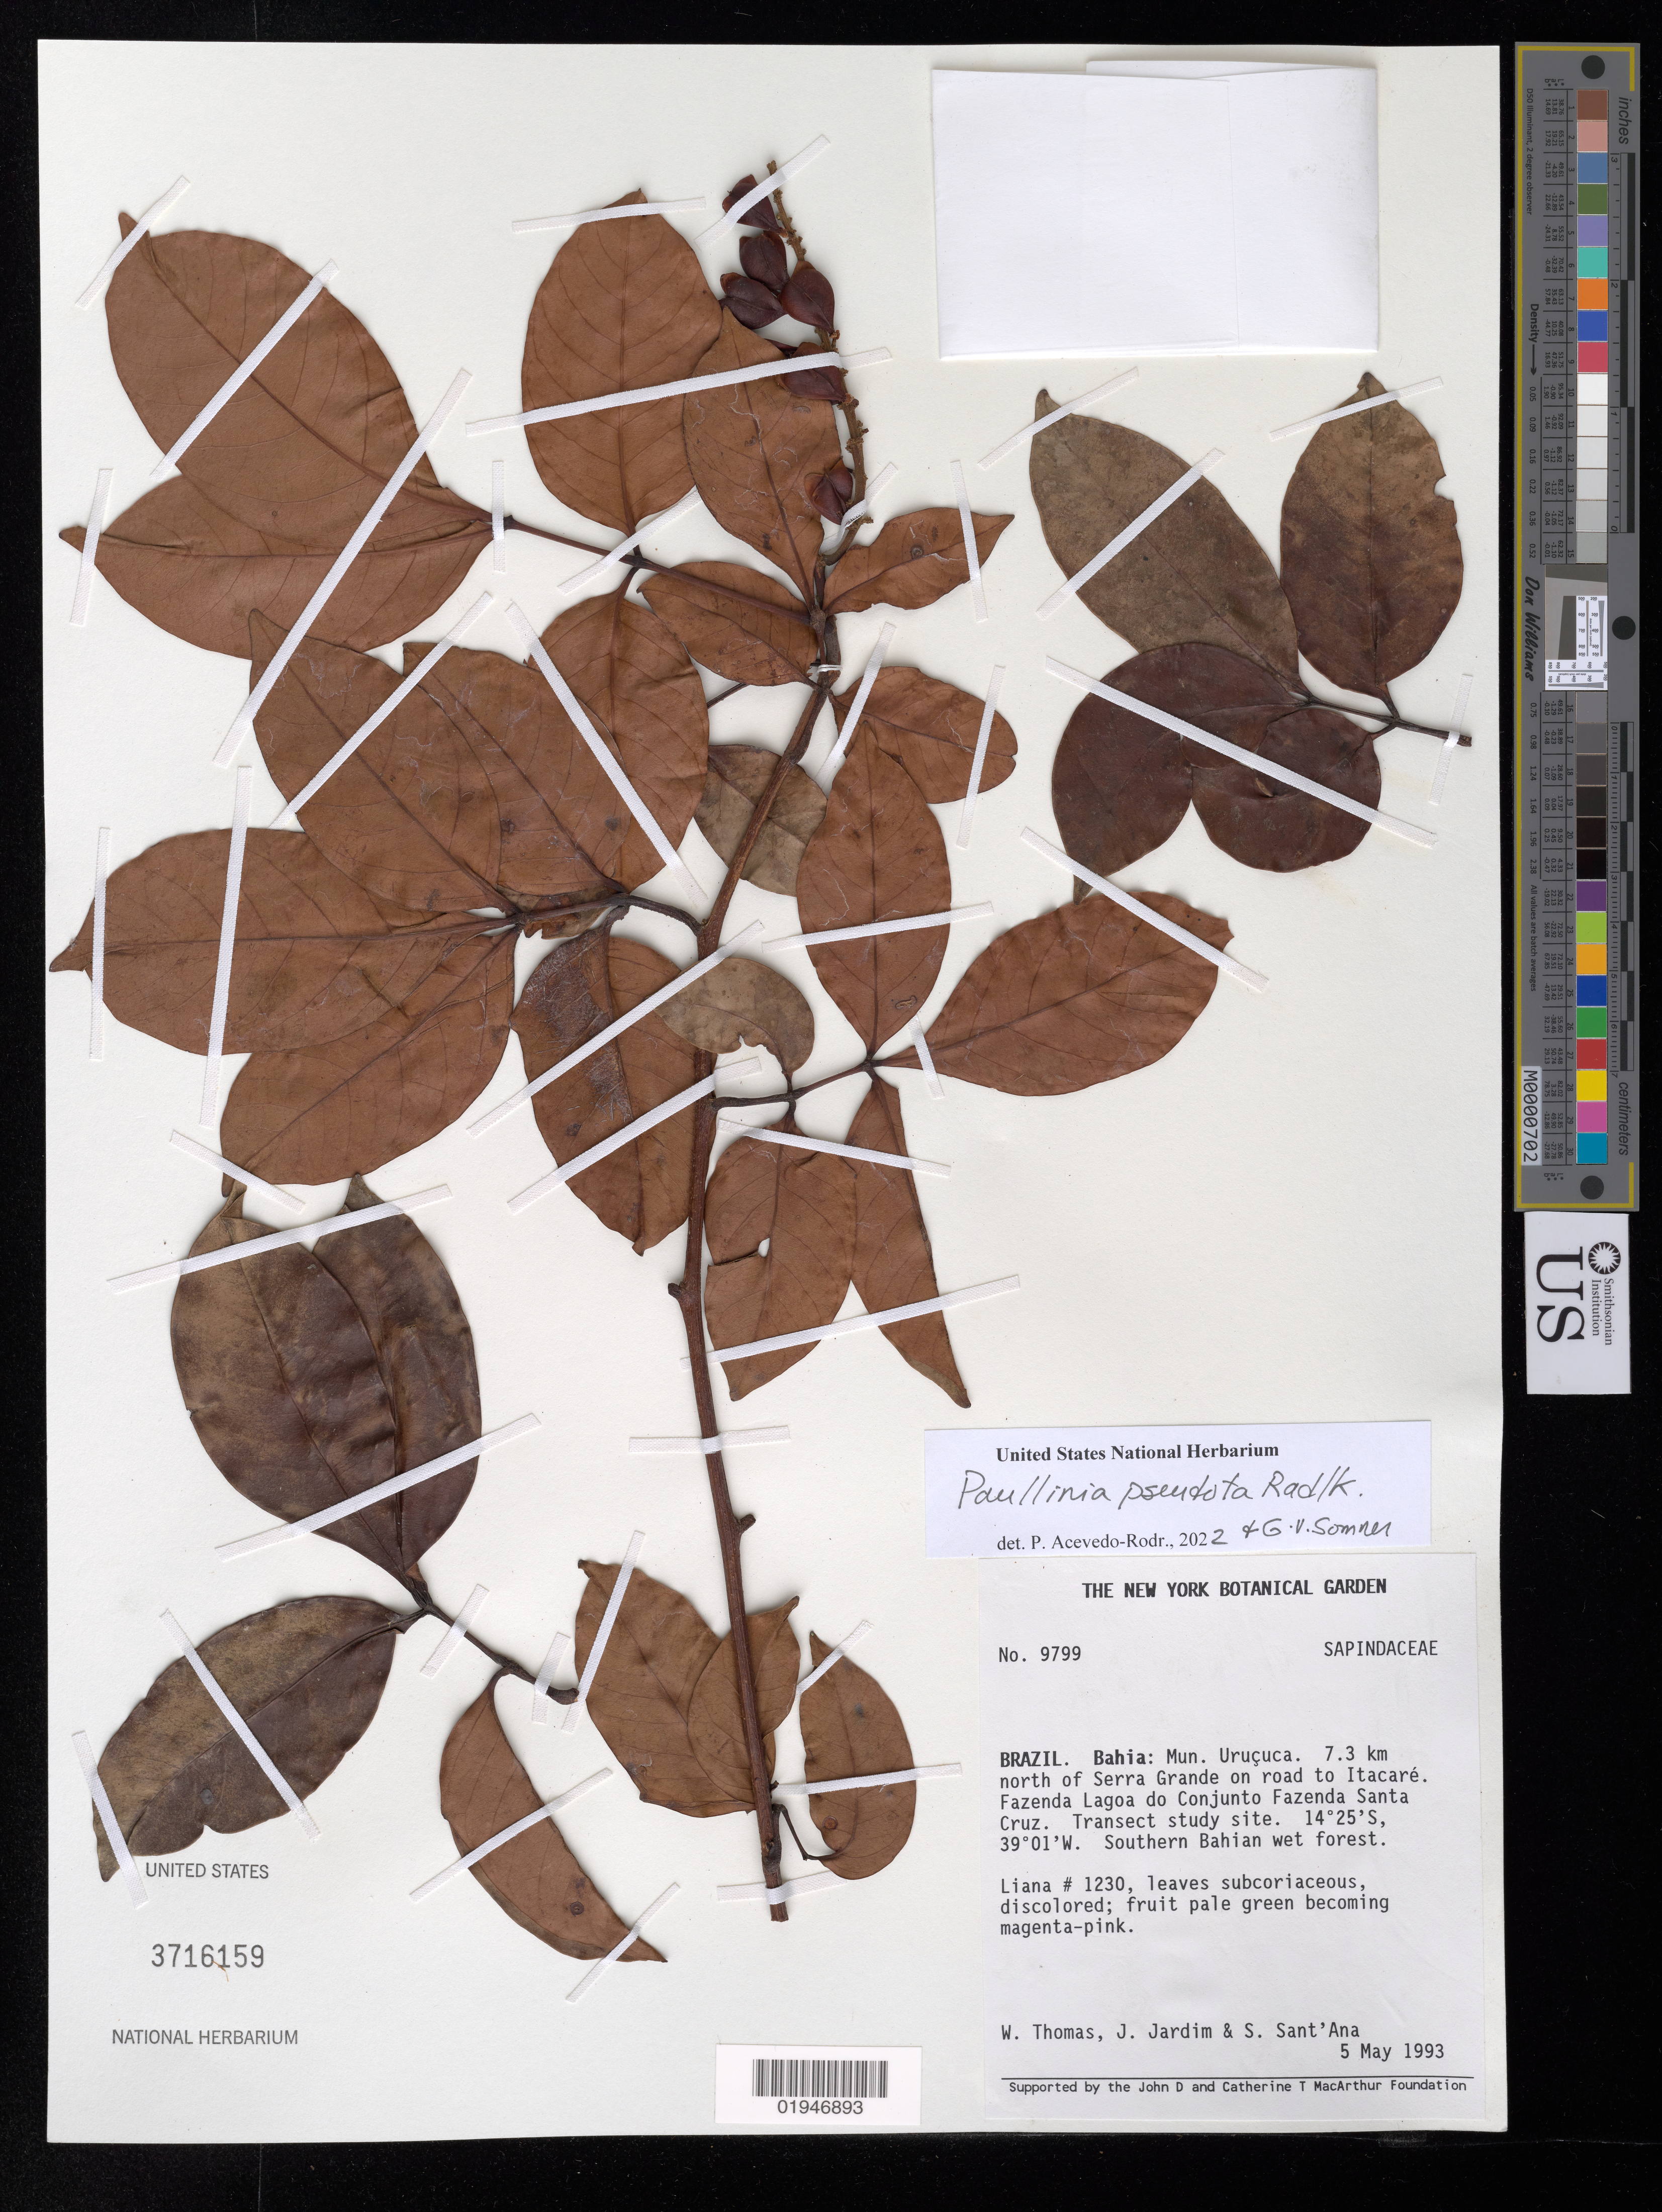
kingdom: Plantae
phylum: Tracheophyta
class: Magnoliopsida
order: Sapindales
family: Sapindaceae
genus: Paullinia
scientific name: Paullinia pseudota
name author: Radlk.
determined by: Acevedo-Rodríguez, P.; Somner, G. V.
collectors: W. W. Thomas, J. Jardim & S. Sant'Ana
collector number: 9799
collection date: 1993-05-05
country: Brazil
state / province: Bahia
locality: Mun. Uruçuca, 7.3 km N of Serra Grande on road to Itacaré, Fazenda Lagoa do Conjunto Fazenda Santa Cruz. Transect study site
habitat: Southern Bahian wet forest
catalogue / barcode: US 3716159